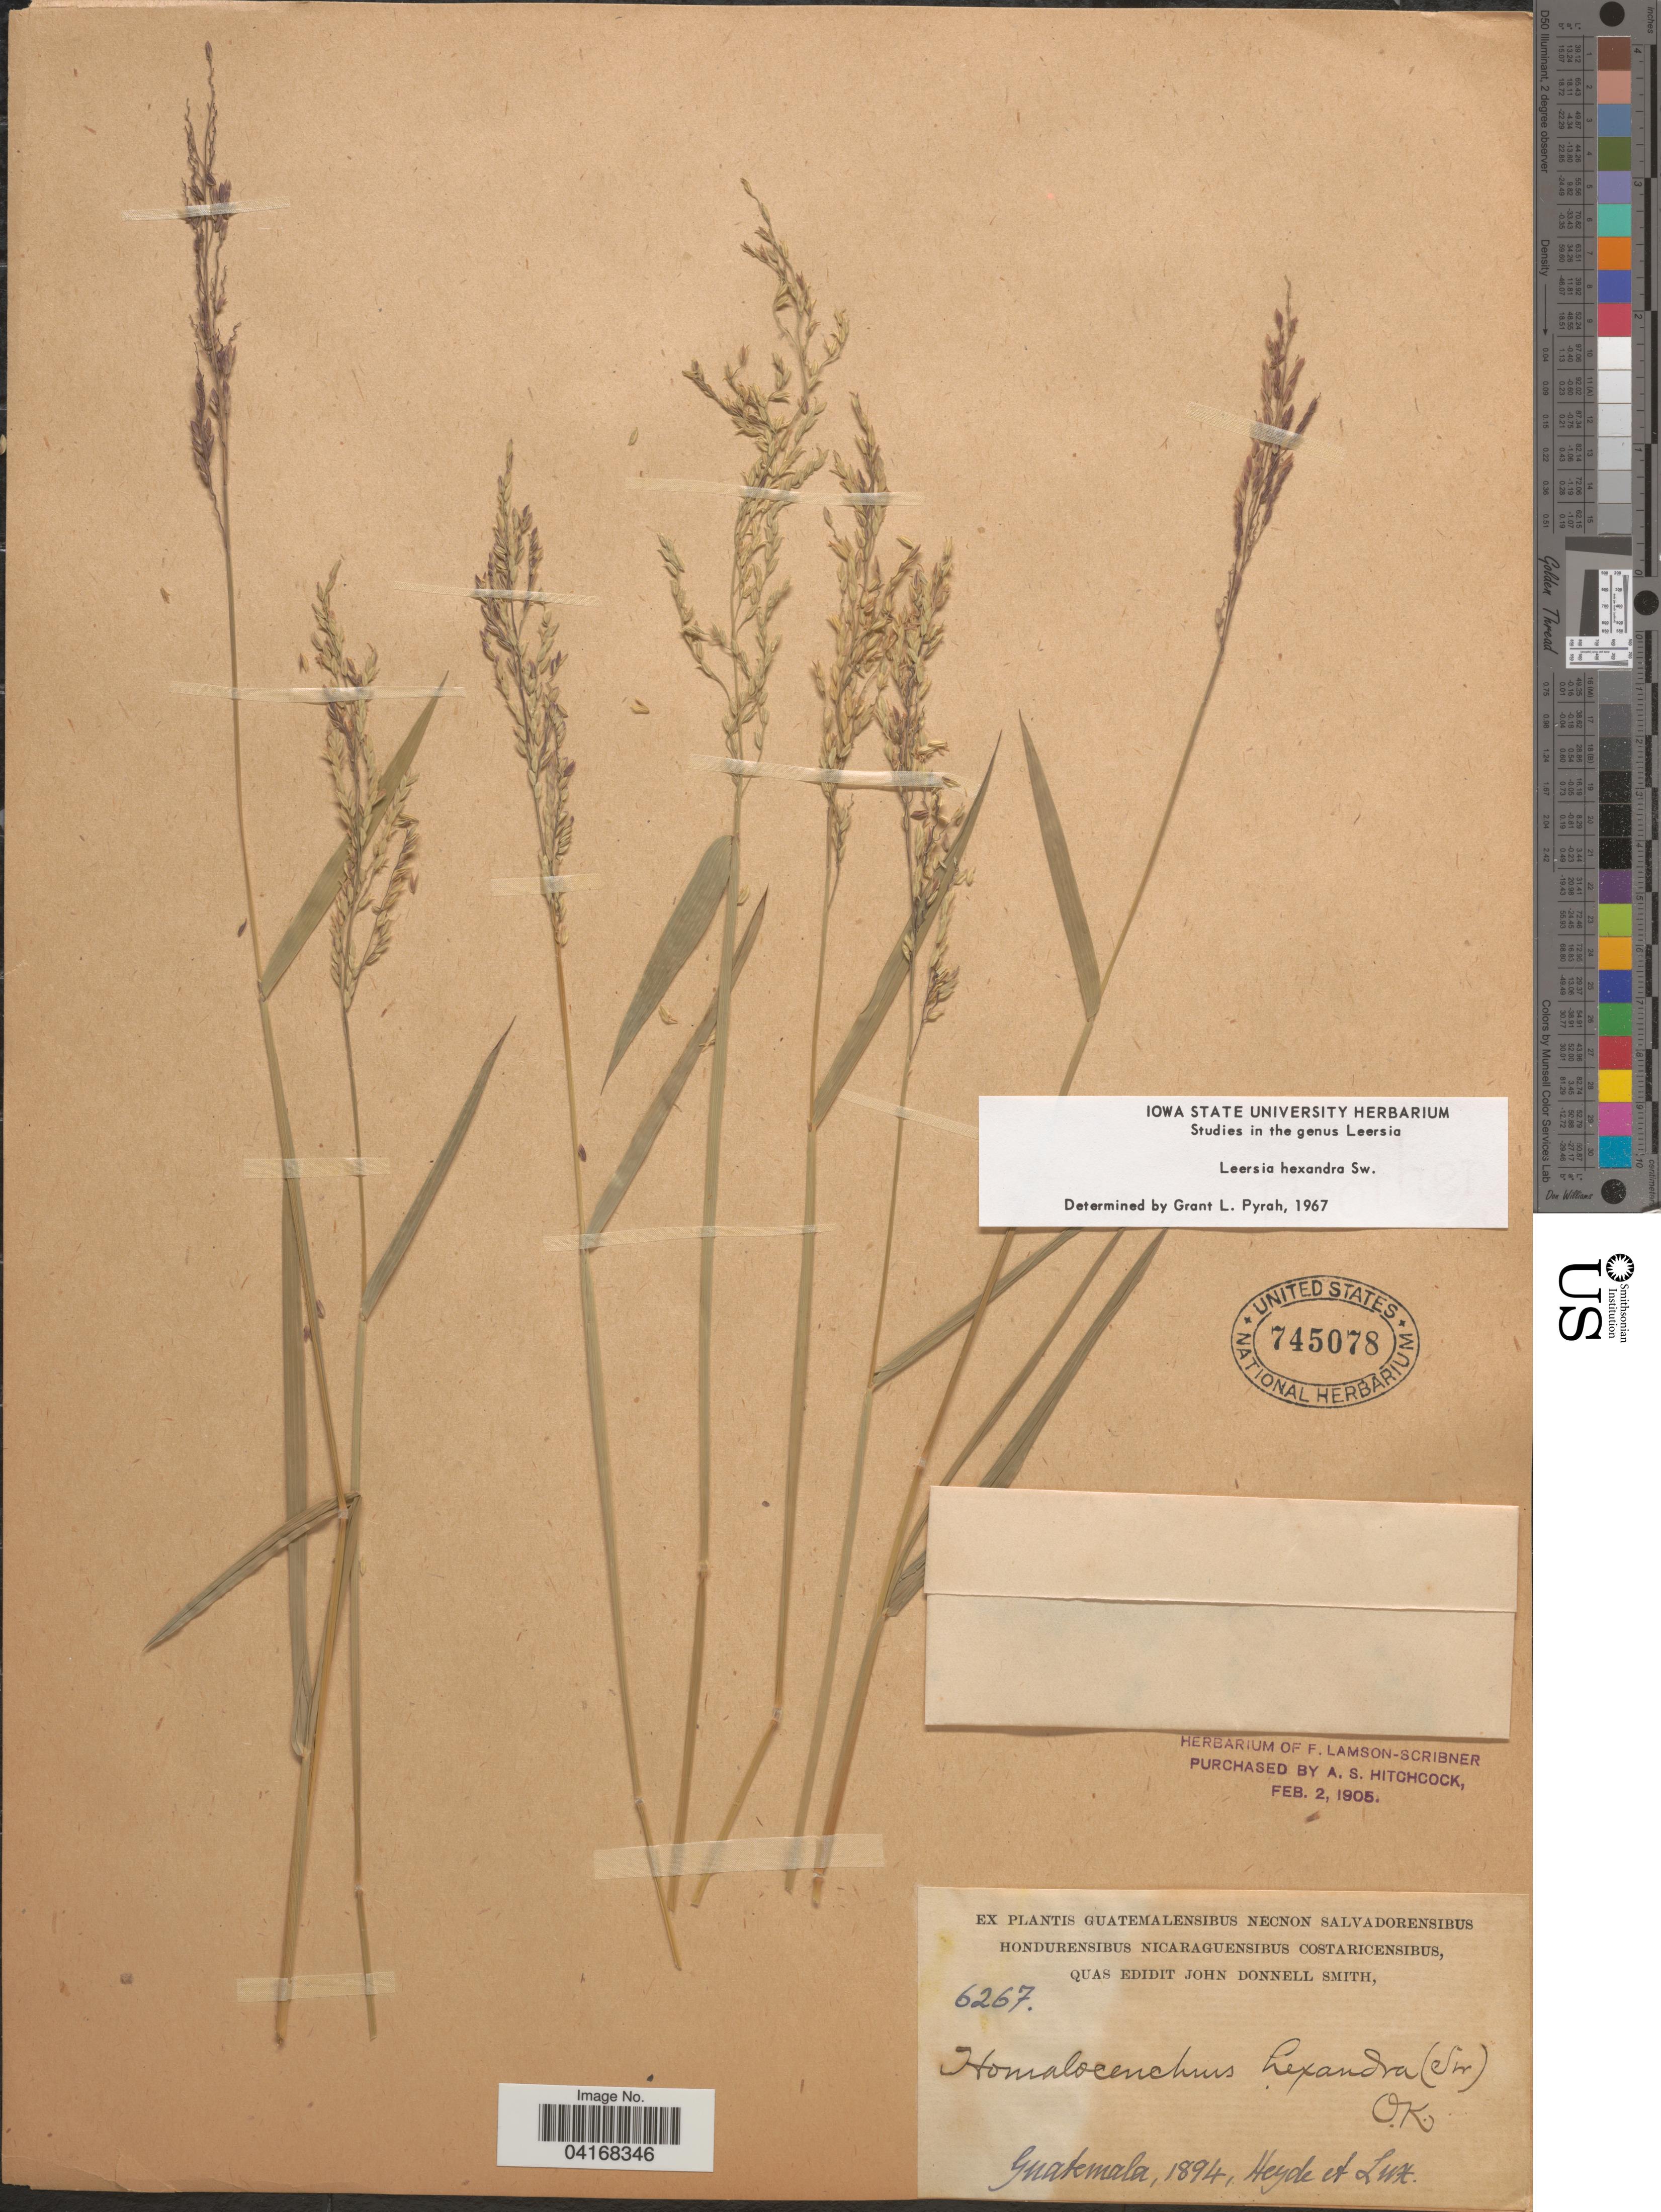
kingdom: Plantae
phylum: Tracheophyta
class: Liliopsida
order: Poales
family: Poaceae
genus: Leersia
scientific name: Leersia hexandra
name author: Sw.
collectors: Heyde & Lux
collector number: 6267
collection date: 1894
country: Guatemala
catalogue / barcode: US 745078